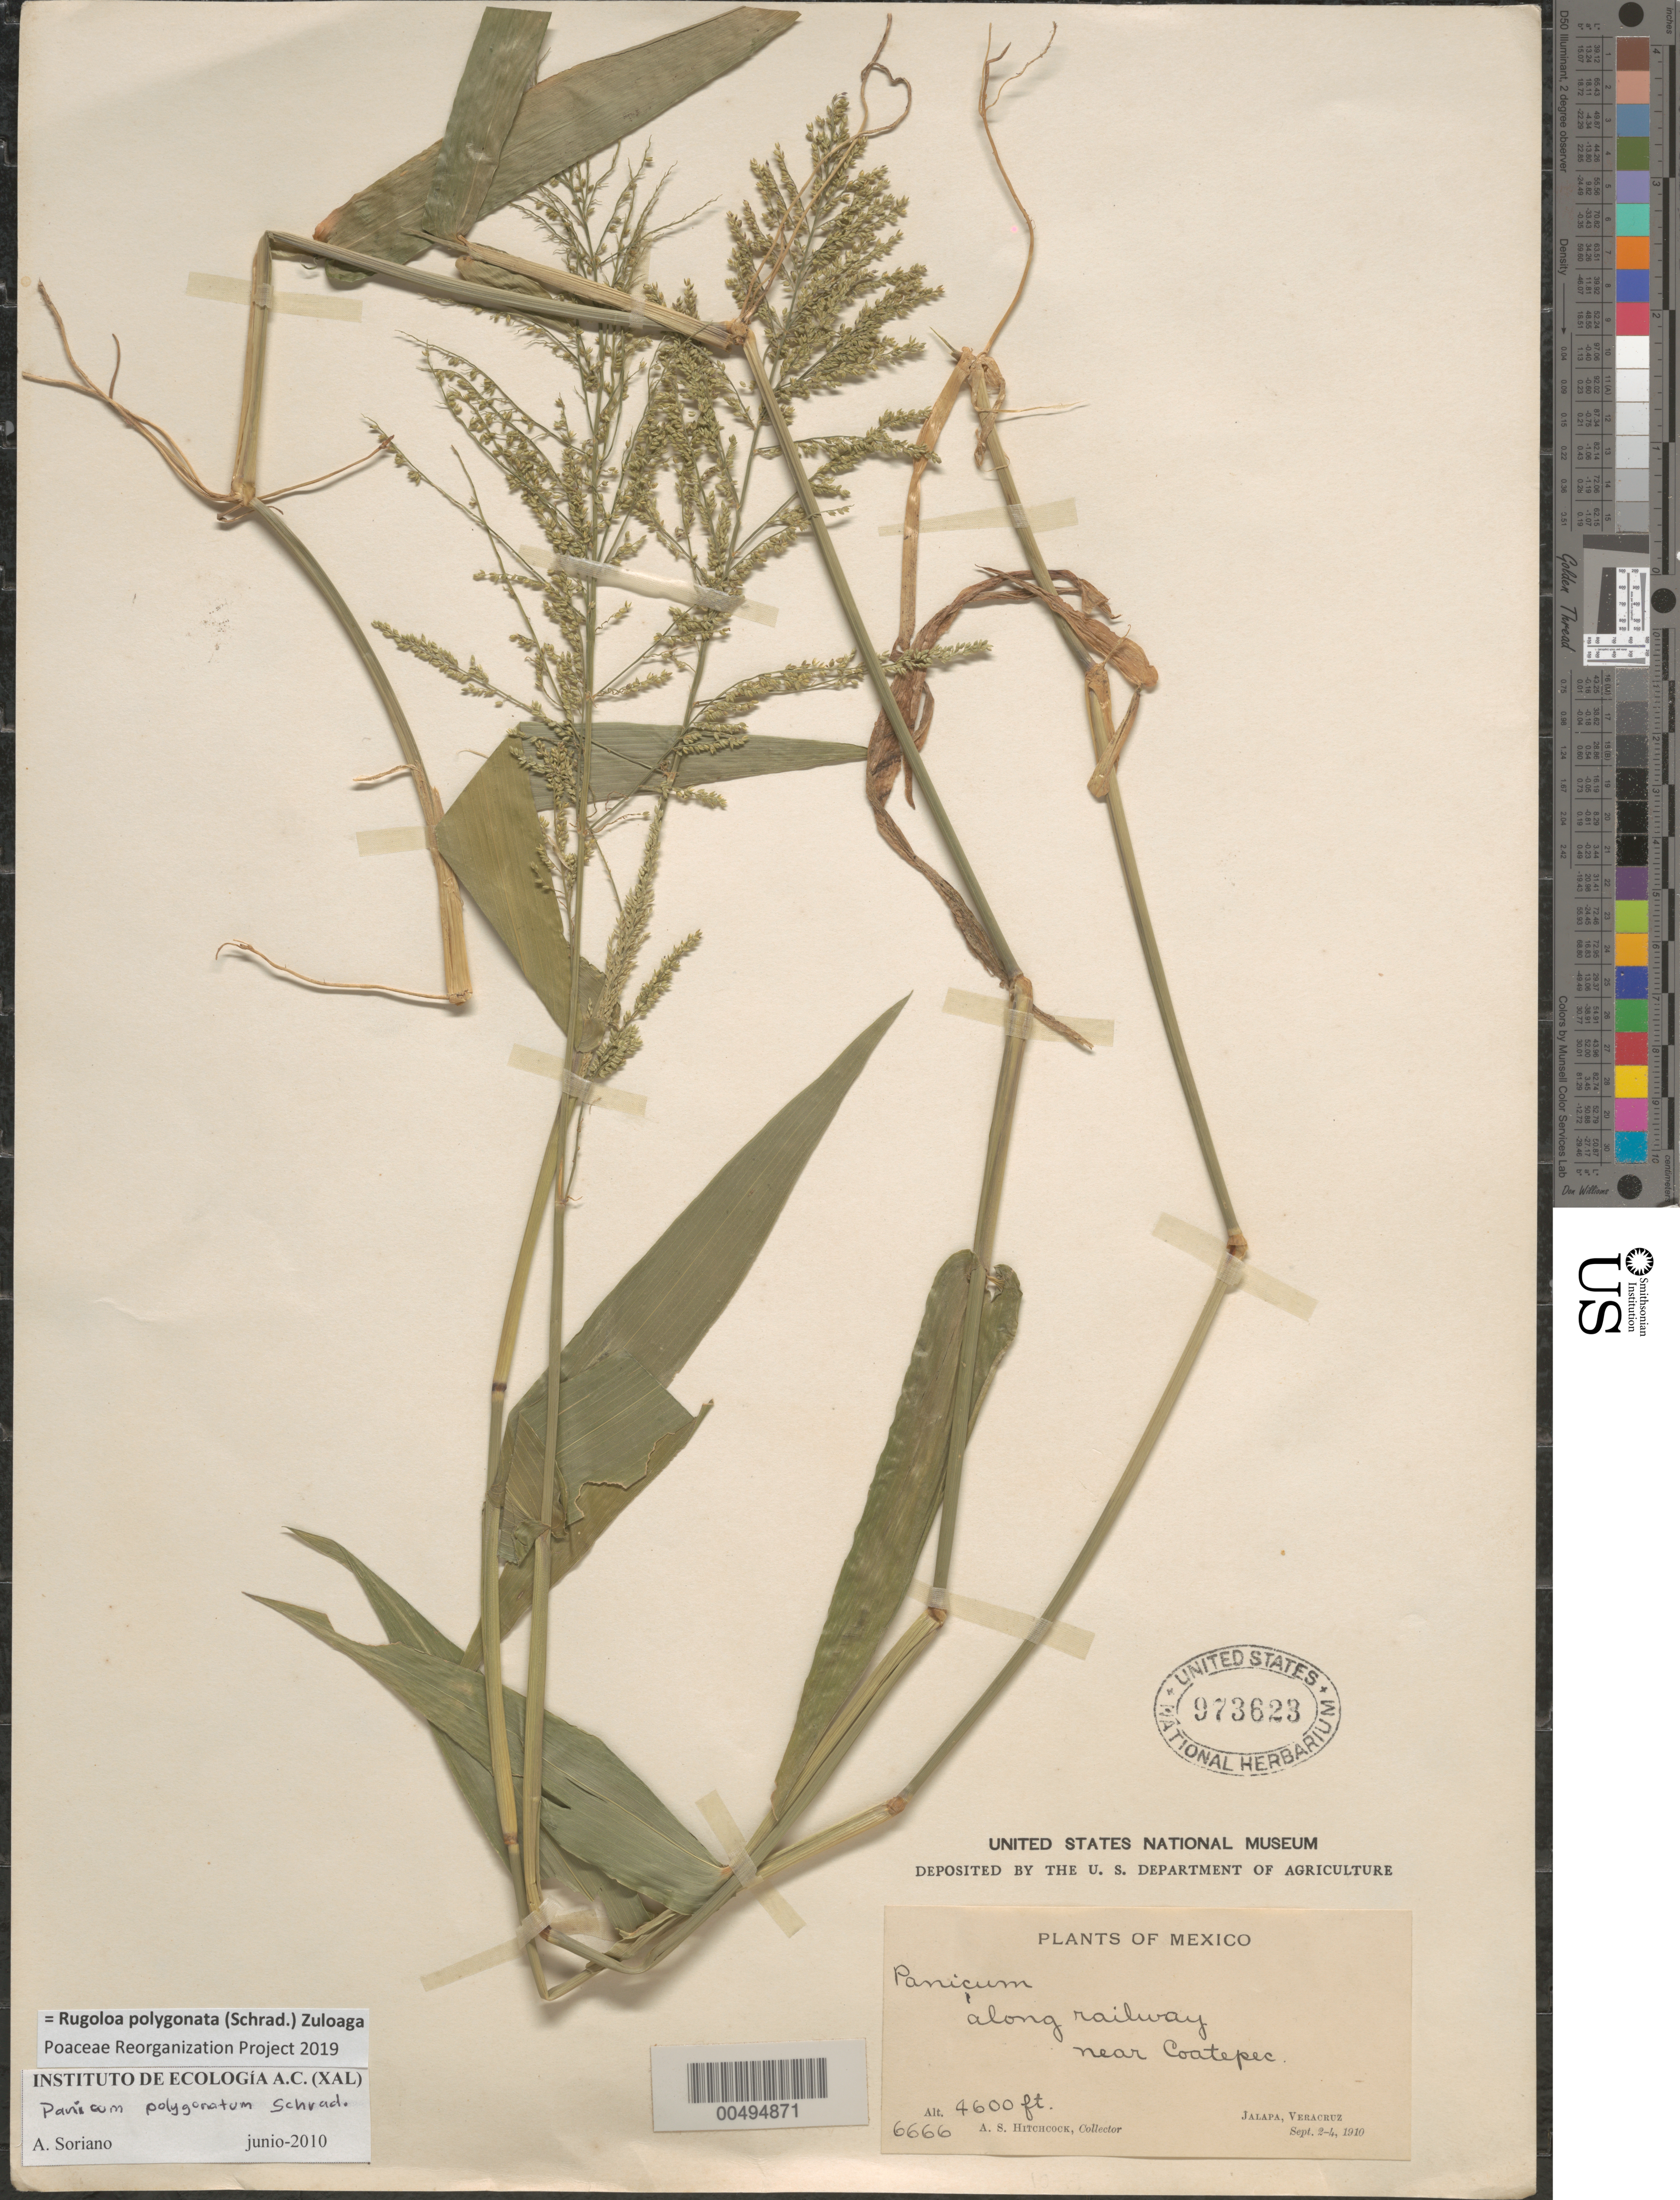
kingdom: Plantae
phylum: Tracheophyta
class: Liliopsida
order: Poales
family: Poaceae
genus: Panicum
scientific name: Panicum polygonatum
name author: Schrad. ex Roem. & Schult.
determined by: Soriano, A.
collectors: A. S. Hitchcock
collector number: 6666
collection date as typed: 2 Sep 1910 to 4 Sep 1910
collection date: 1910-09-02/1910-09-04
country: Mexico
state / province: Veracruz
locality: Jalapa, near Coatepec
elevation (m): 1402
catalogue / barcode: US 973623